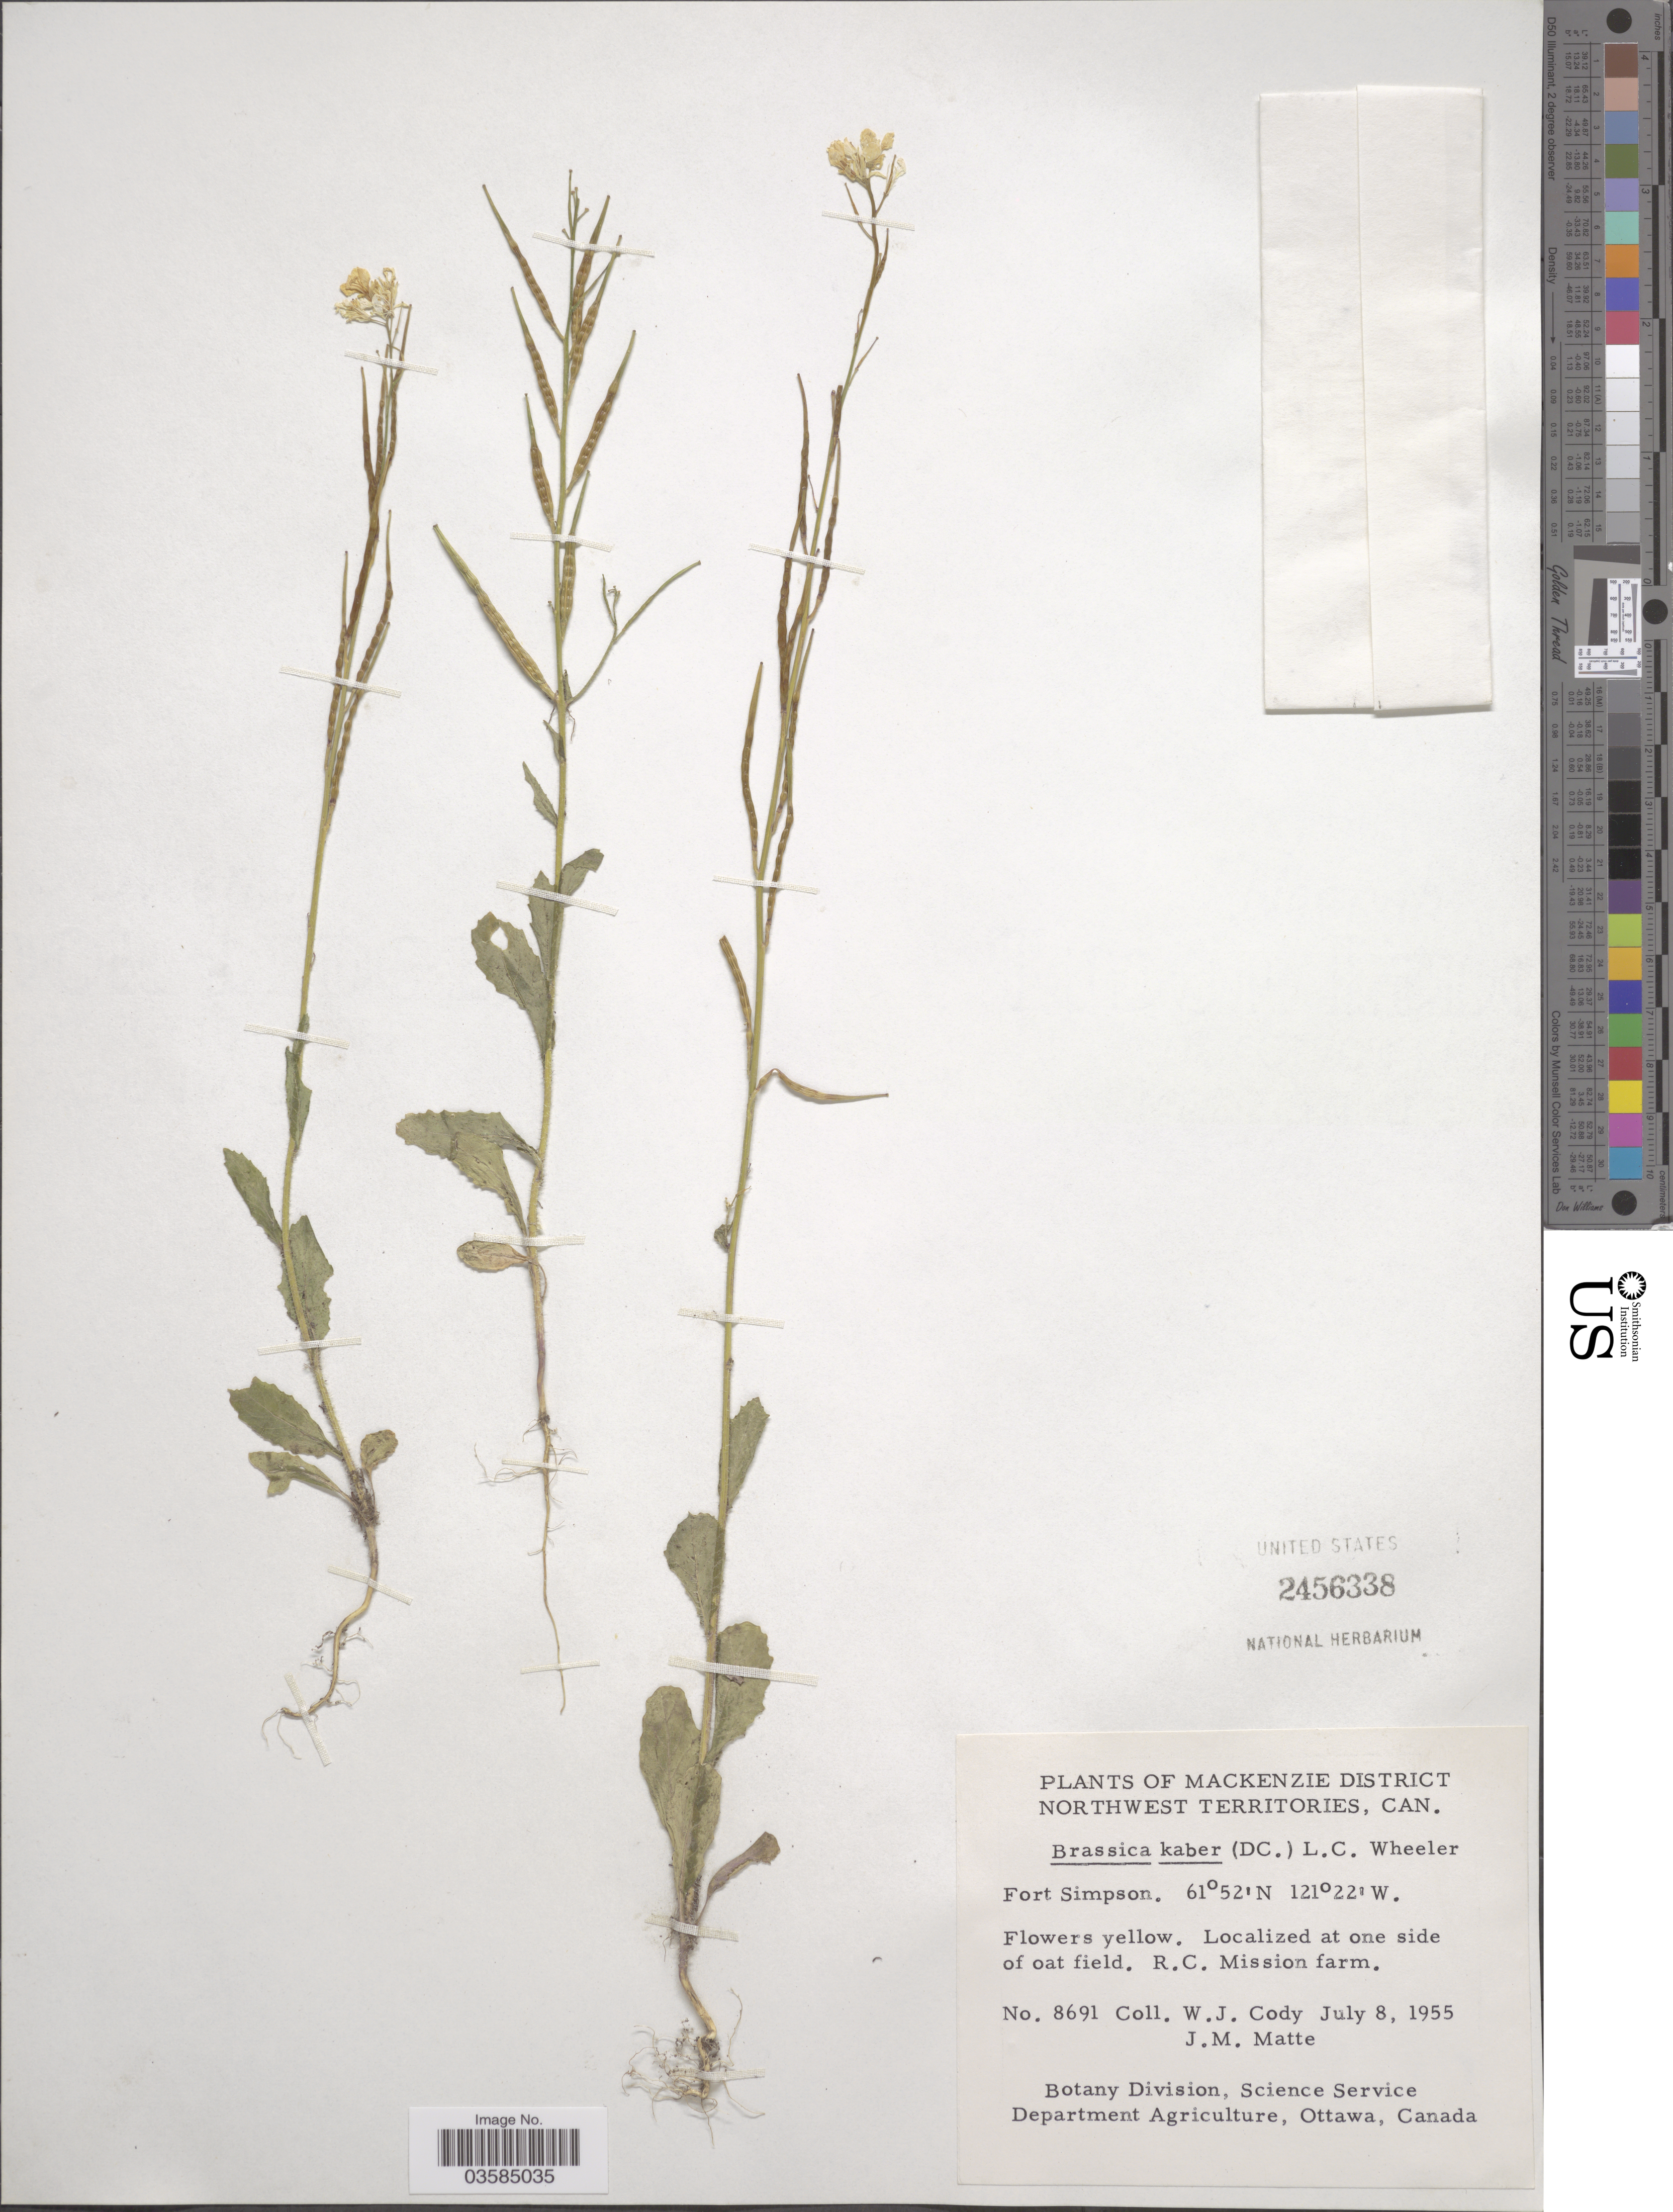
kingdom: Plantae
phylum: Tracheophyta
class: Magnoliopsida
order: Brassicales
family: Brassicaceae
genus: Brassica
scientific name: Brassica kaber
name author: (DC.) L.C. Wheeler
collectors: W. Cody & J. Matte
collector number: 8691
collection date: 1955-07-08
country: Canada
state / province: Northwest Territories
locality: Mackenzie District. Fort Simpson.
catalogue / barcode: US 2456338